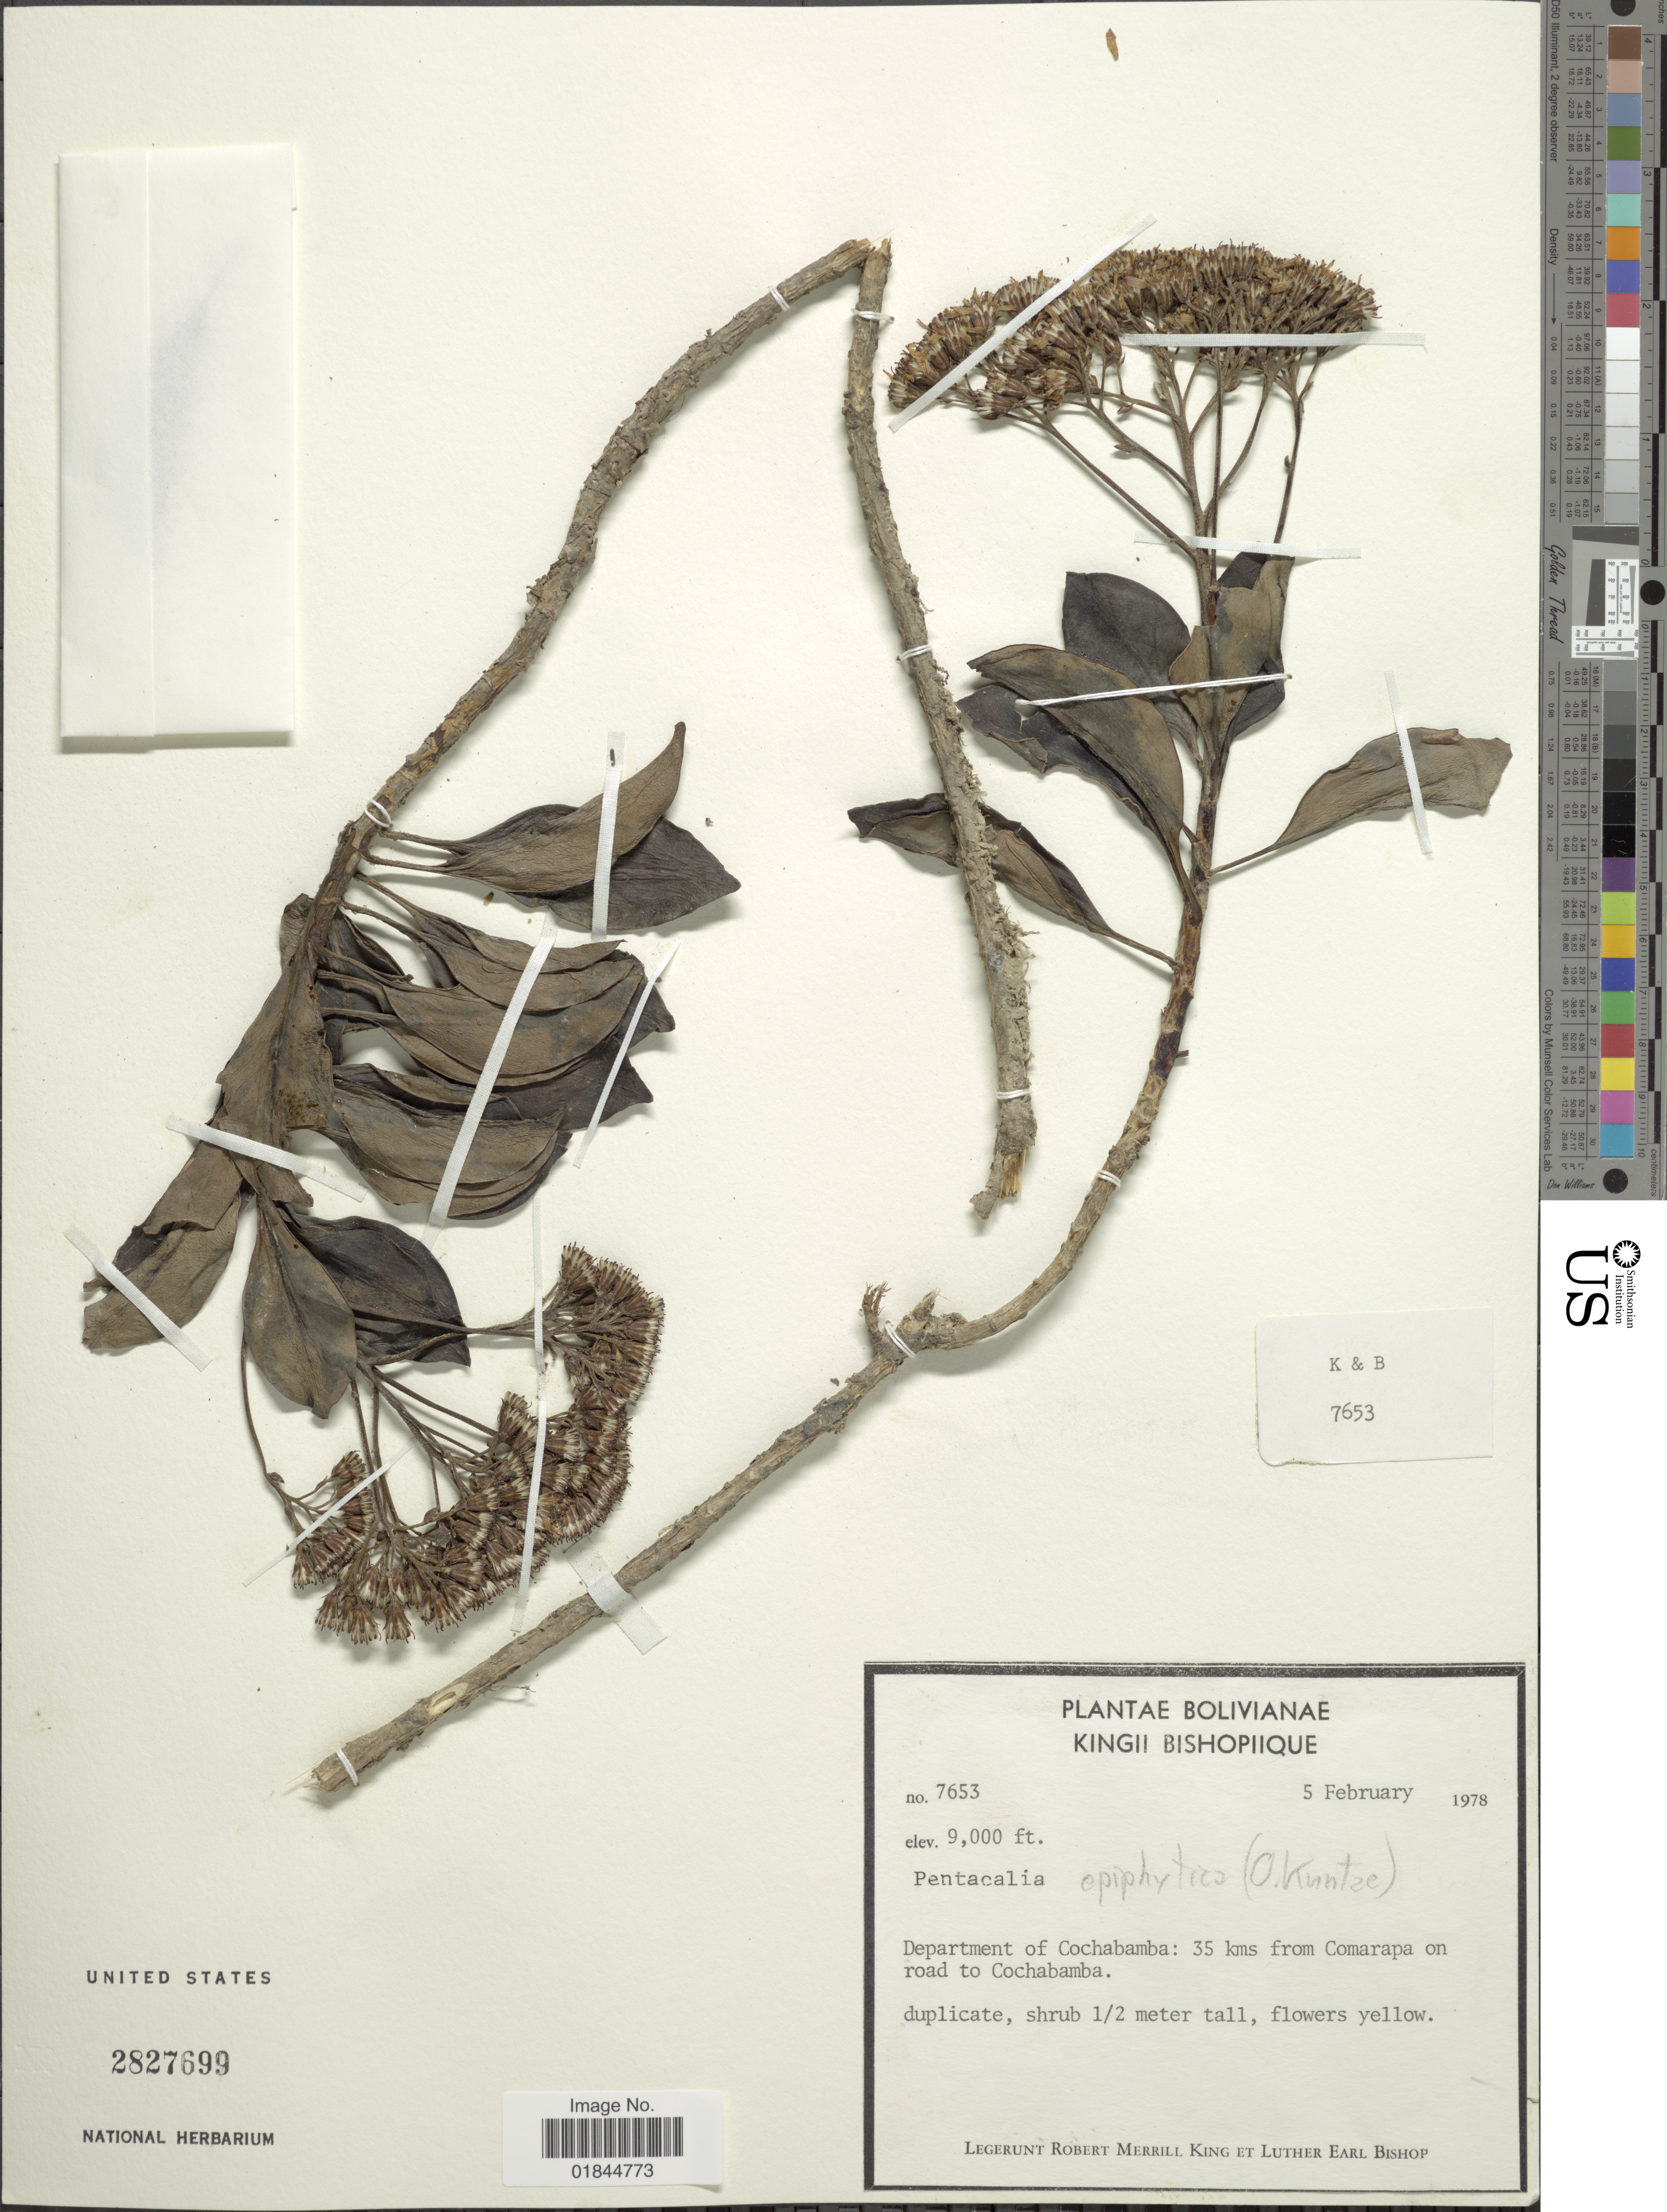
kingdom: Plantae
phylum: Tracheophyta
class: Magnoliopsida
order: Asterales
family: Asteraceae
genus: Pentacalia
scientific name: Pentacalia floccosa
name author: (Britton) Cuatrec.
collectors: R. M. King & L. E. Bishop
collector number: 7653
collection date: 1978-02-05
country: Bolivia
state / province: Cochabamba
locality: Department of Cochabamba: 35 kms from Comarapa. on road to Cochabamba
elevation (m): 2743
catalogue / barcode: US 2827699